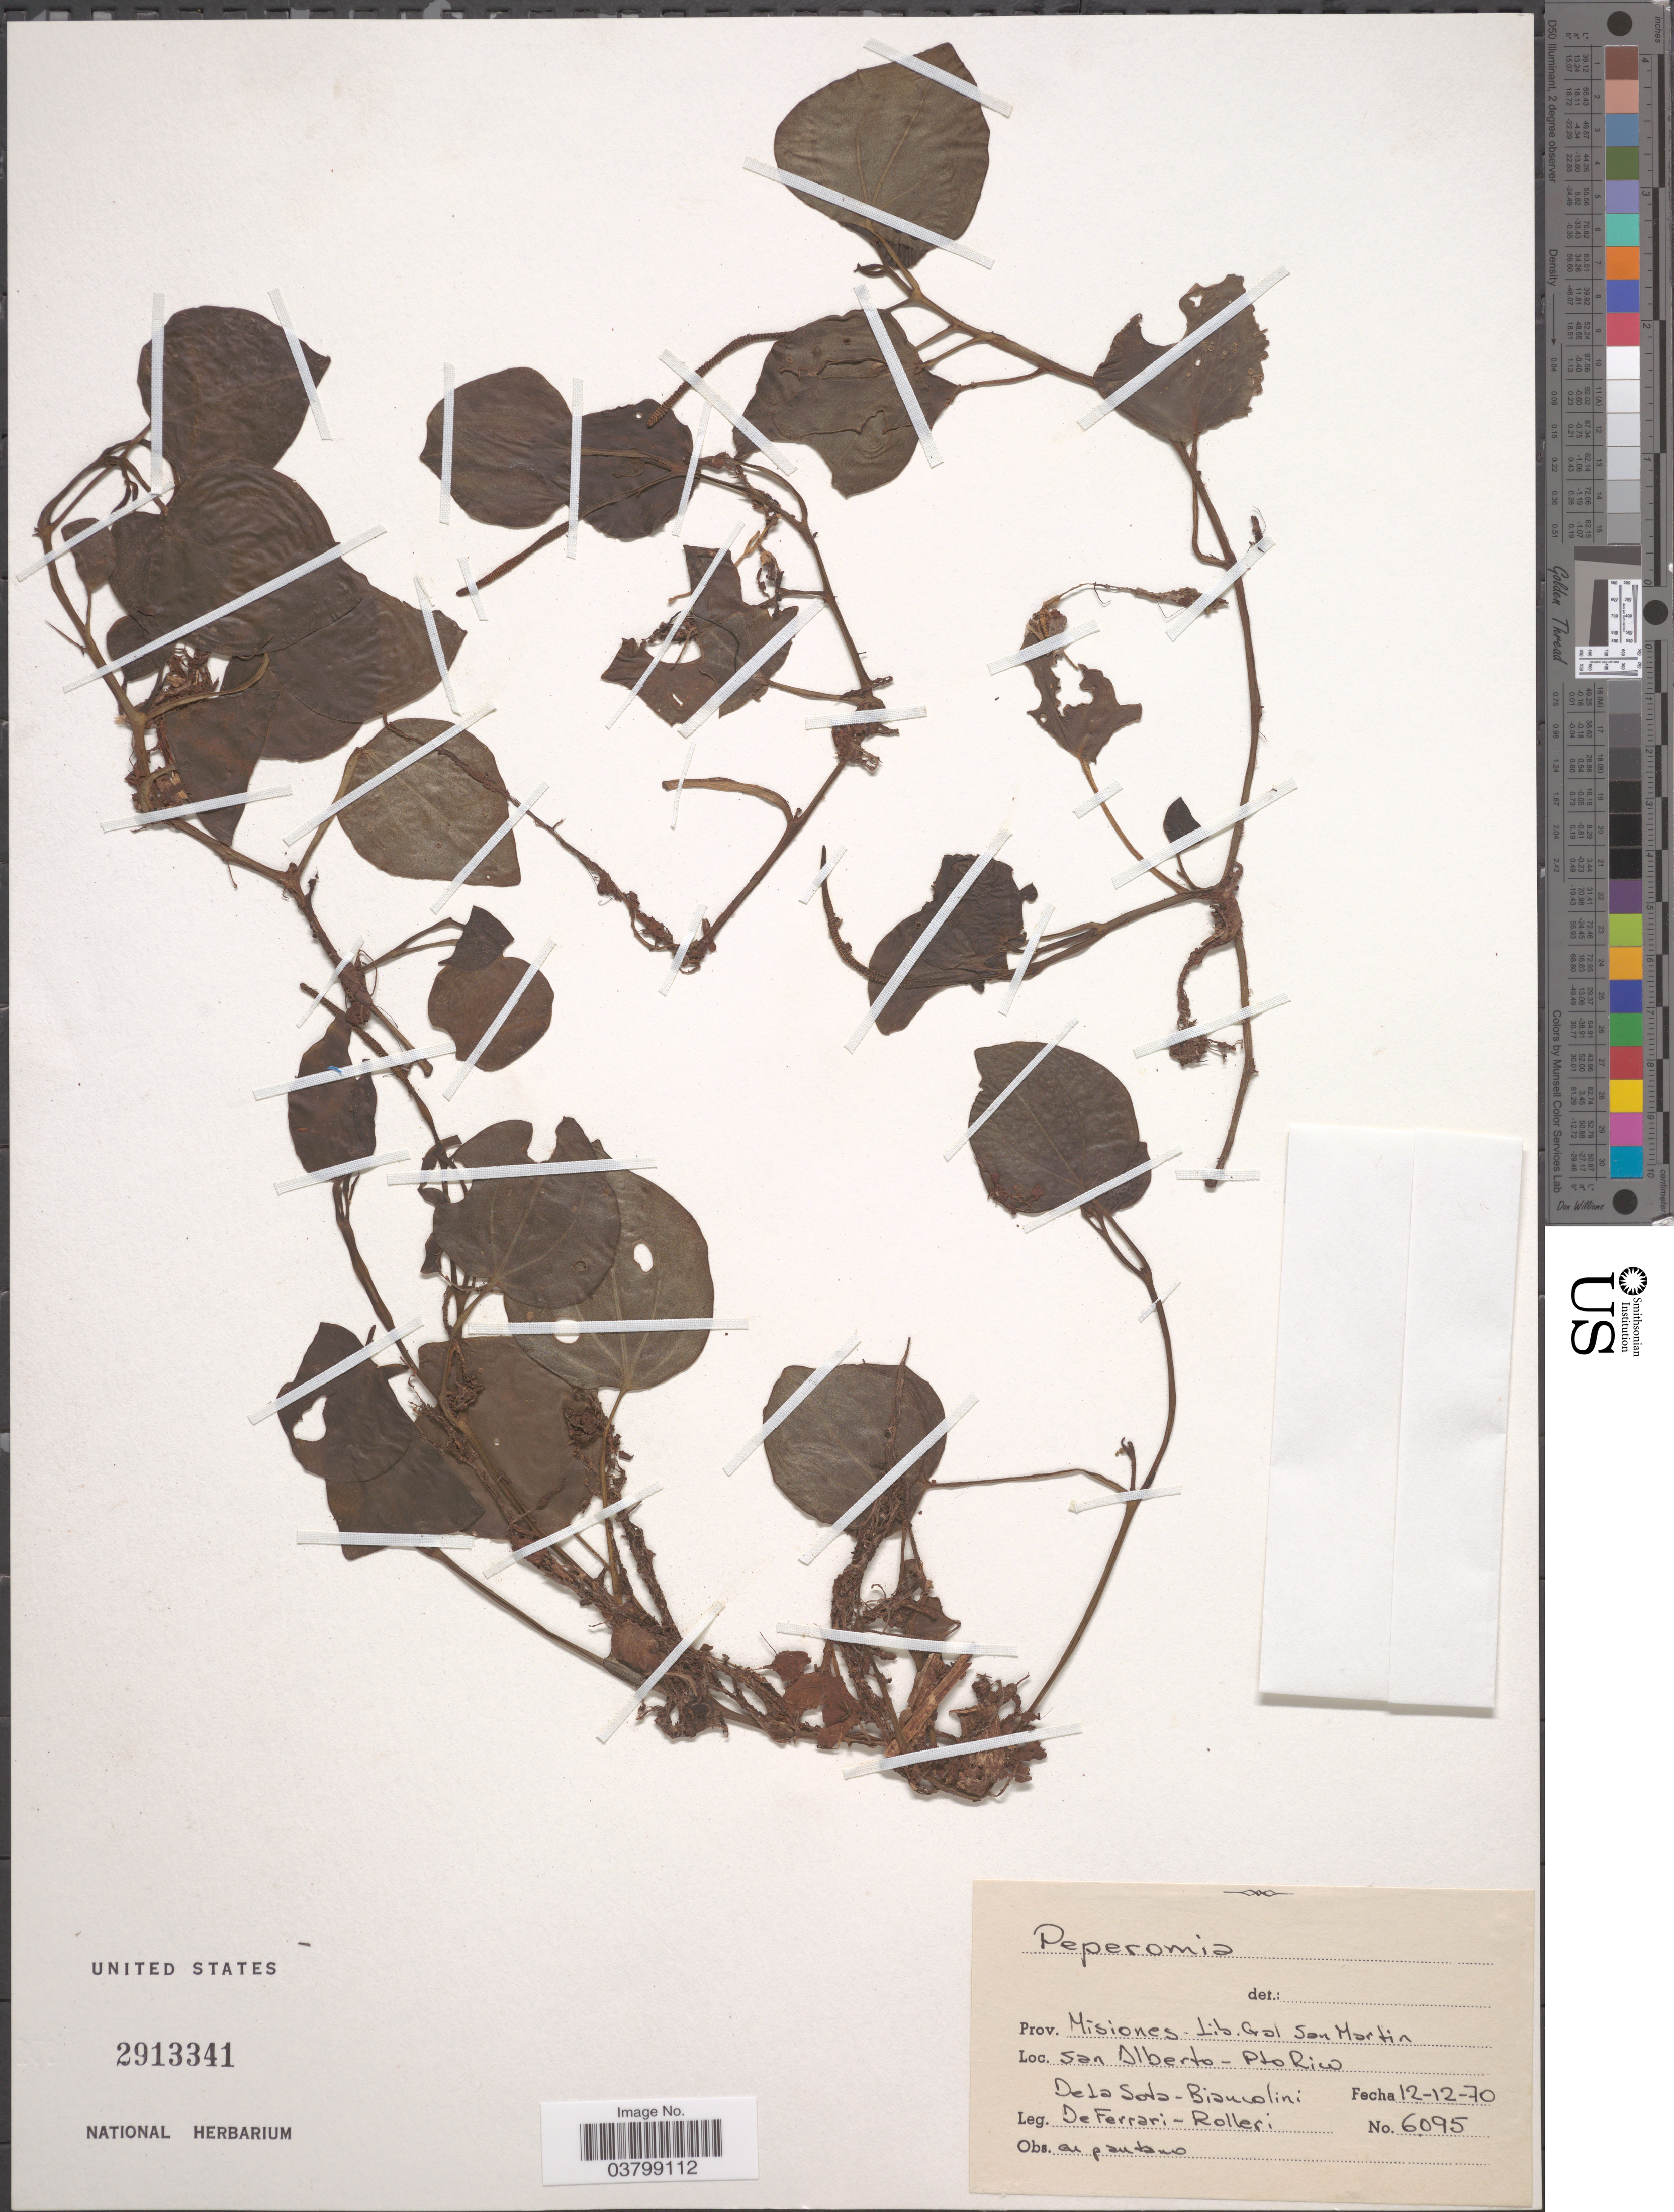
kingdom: Plantae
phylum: Tracheophyta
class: Magnoliopsida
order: Piperales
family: Piperaceae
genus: Peperomia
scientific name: Peperomia urocarpa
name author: Fisch. & C.A. Mey.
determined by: Jiménez, José Estaban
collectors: de la Sota, Biancolini, De Ferrari & Rolleri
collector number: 6095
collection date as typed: Transcribed d/m/y: 12/12/70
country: Argentina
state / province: Misiones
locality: Prov. Misiones. Lib. Gal San Martin. San Alberto - Pto Rico.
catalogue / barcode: US 2913341